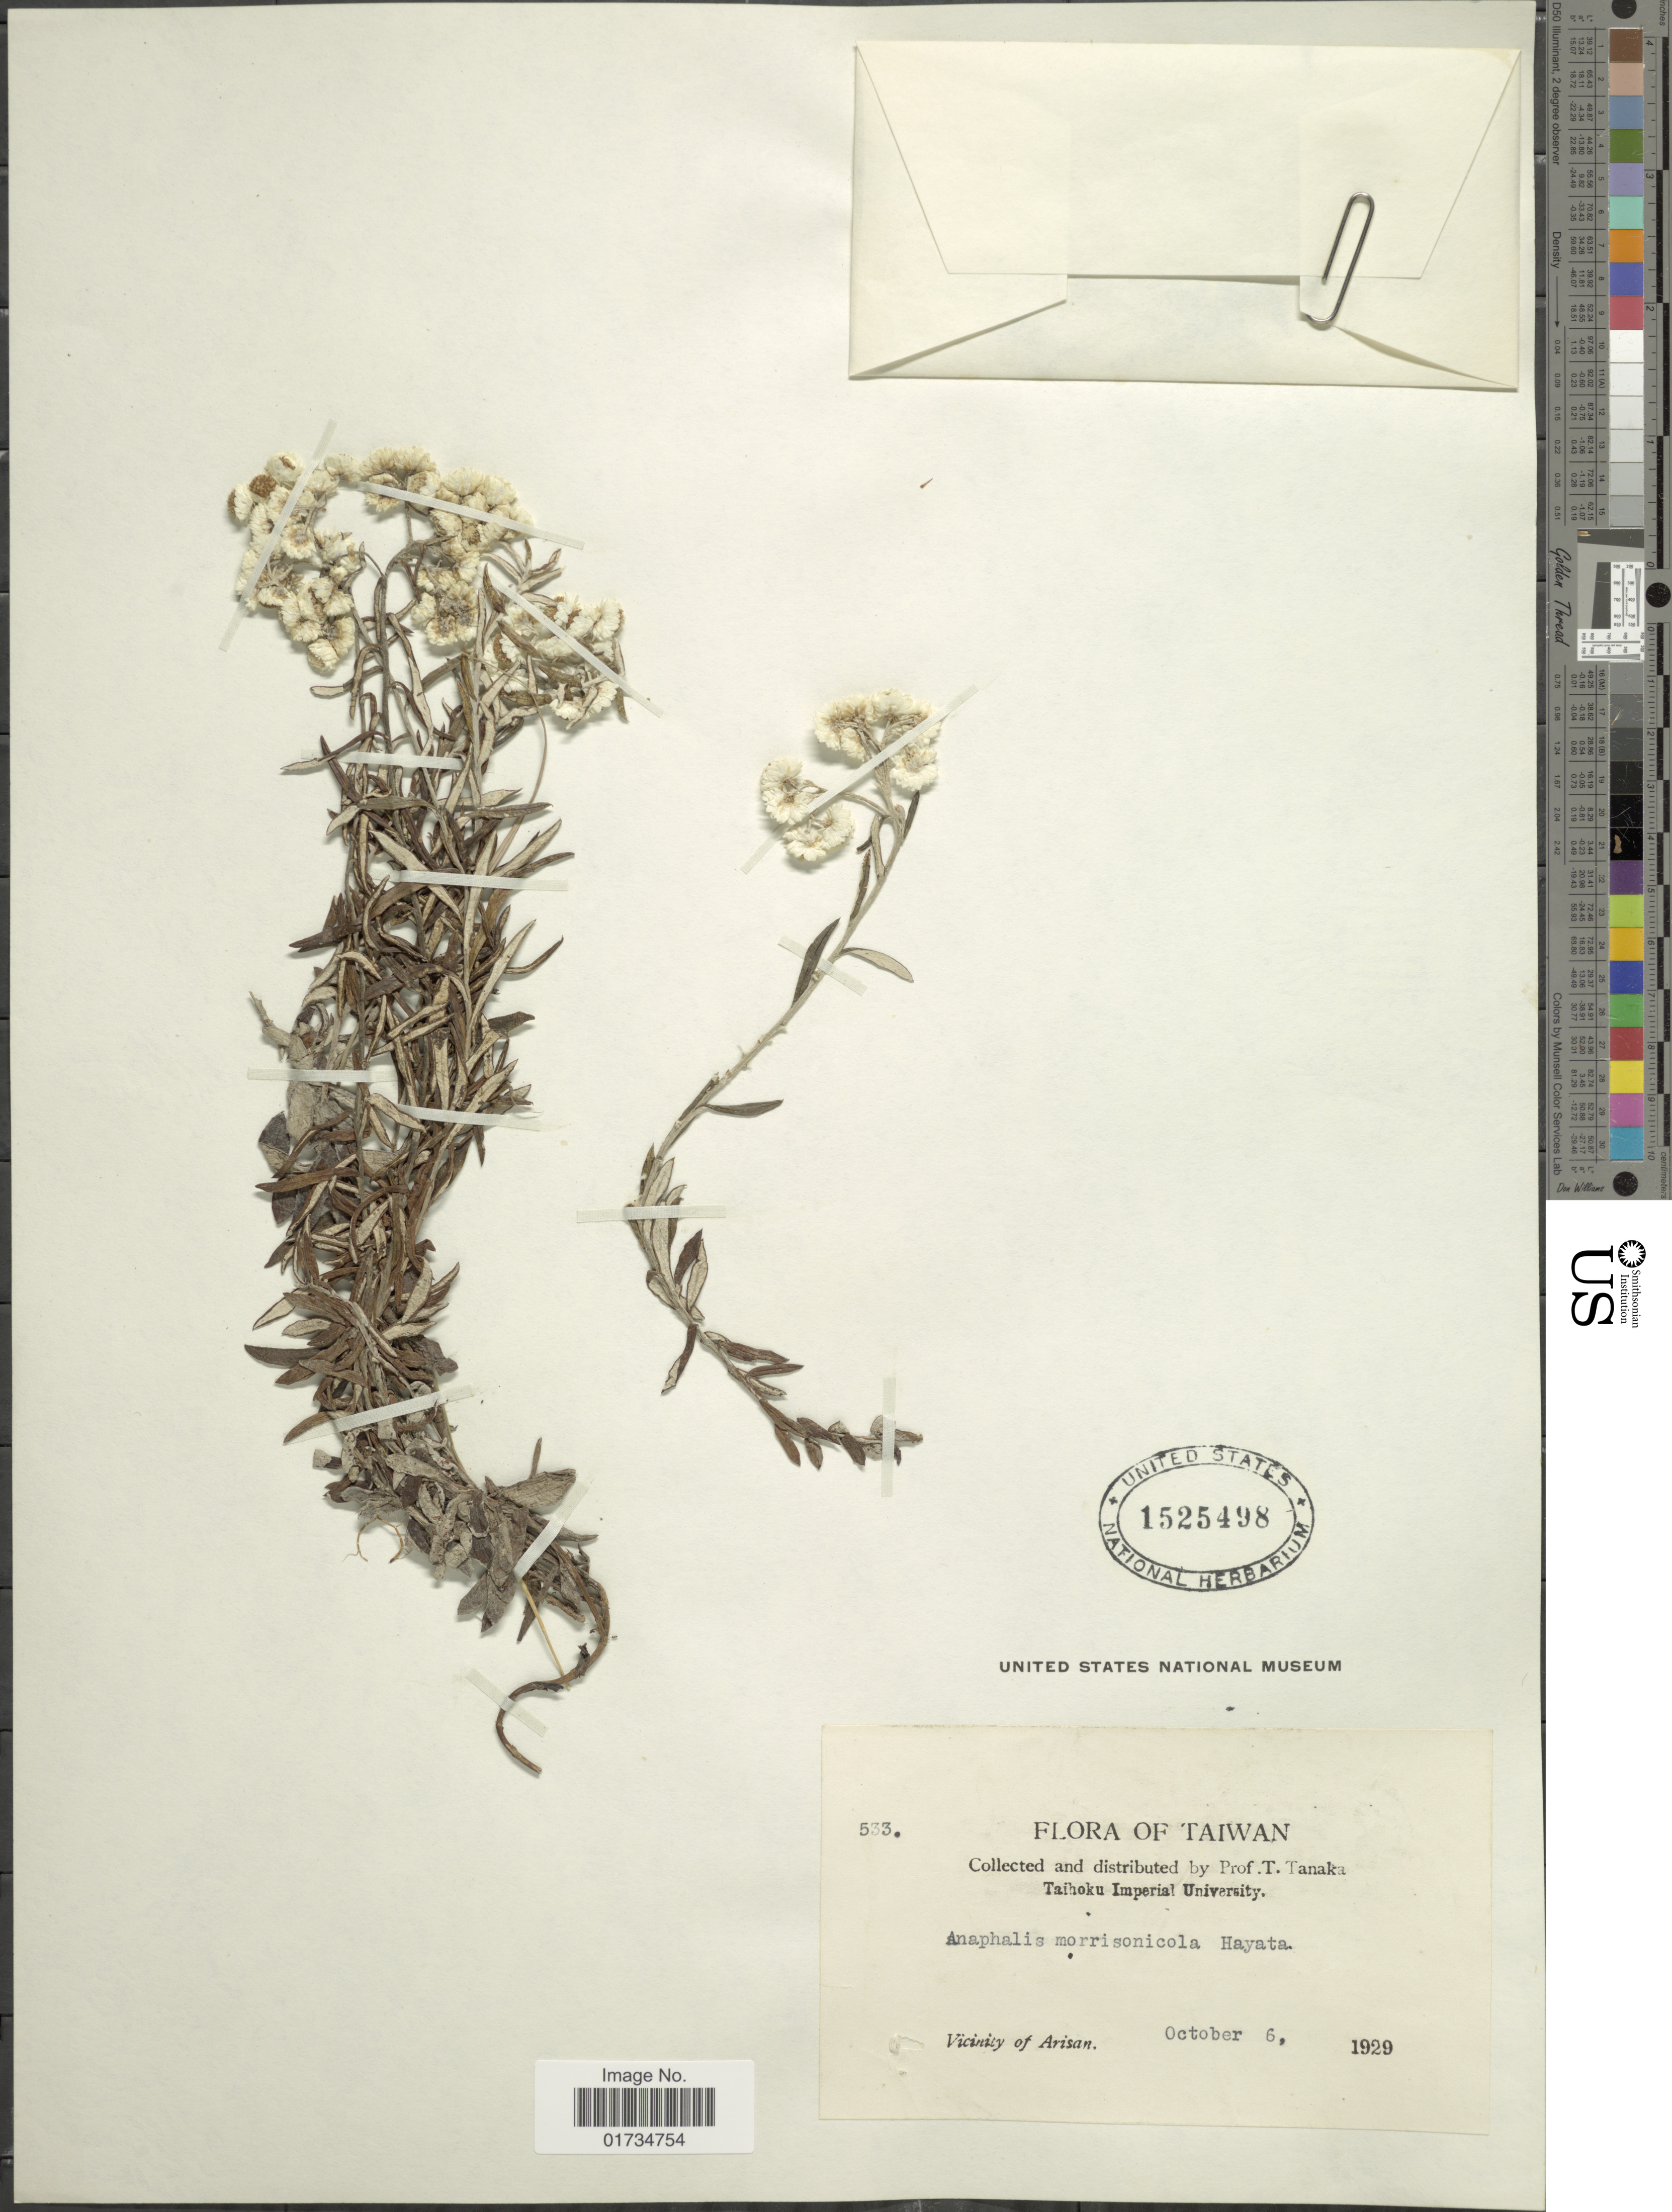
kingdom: Plantae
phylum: Tracheophyta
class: Magnoliopsida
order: Asterales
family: Asteraceae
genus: Anaphalis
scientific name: Anaphalis morrisonicola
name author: Hayata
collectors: T. Tanaka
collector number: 533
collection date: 1929-10-06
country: Taiwan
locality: Taiwan. Vicinity of Arisan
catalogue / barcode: US 1525498